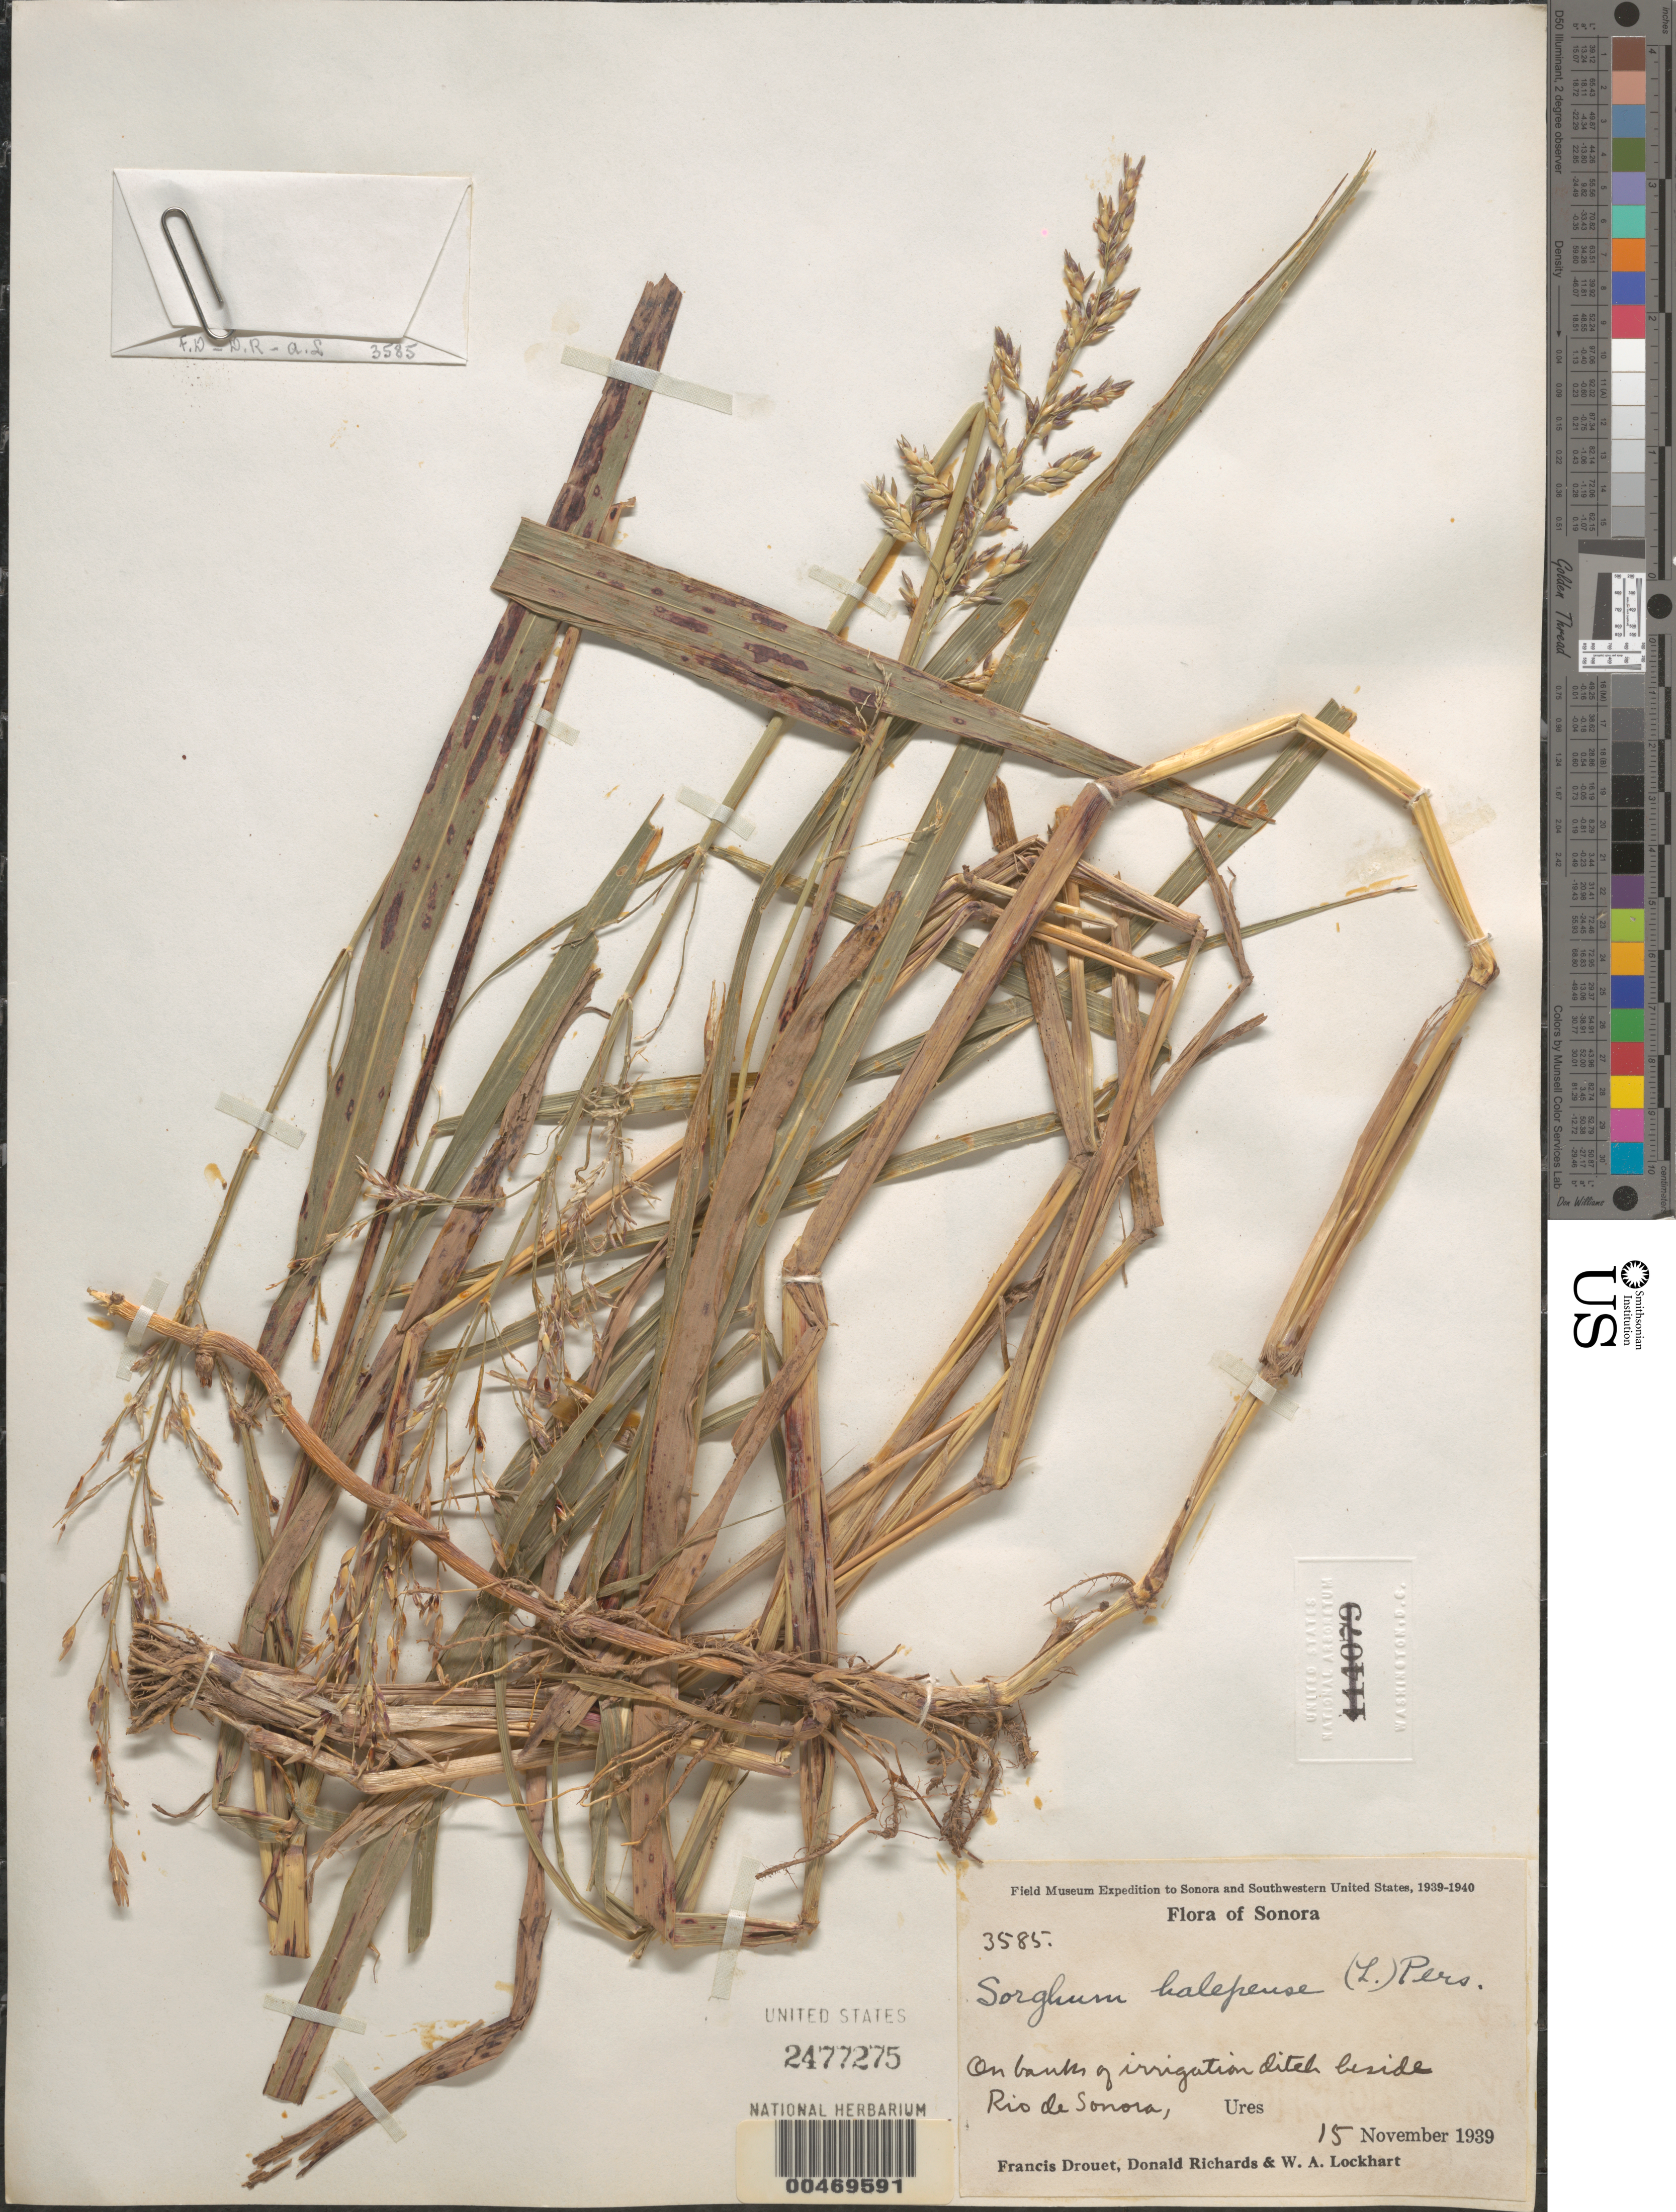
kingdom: Plantae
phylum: Tracheophyta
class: Liliopsida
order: Poales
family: Poaceae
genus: Sorghum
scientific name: Sorghum halepense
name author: (L.) Pers.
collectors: F. E. Drouet, D. Richards & W. Lockhart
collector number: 3585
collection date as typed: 15 Nov 1939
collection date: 1939-11-15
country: Mexico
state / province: Sonora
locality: Beside Rio de Sonora, Ures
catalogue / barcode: US 2477275